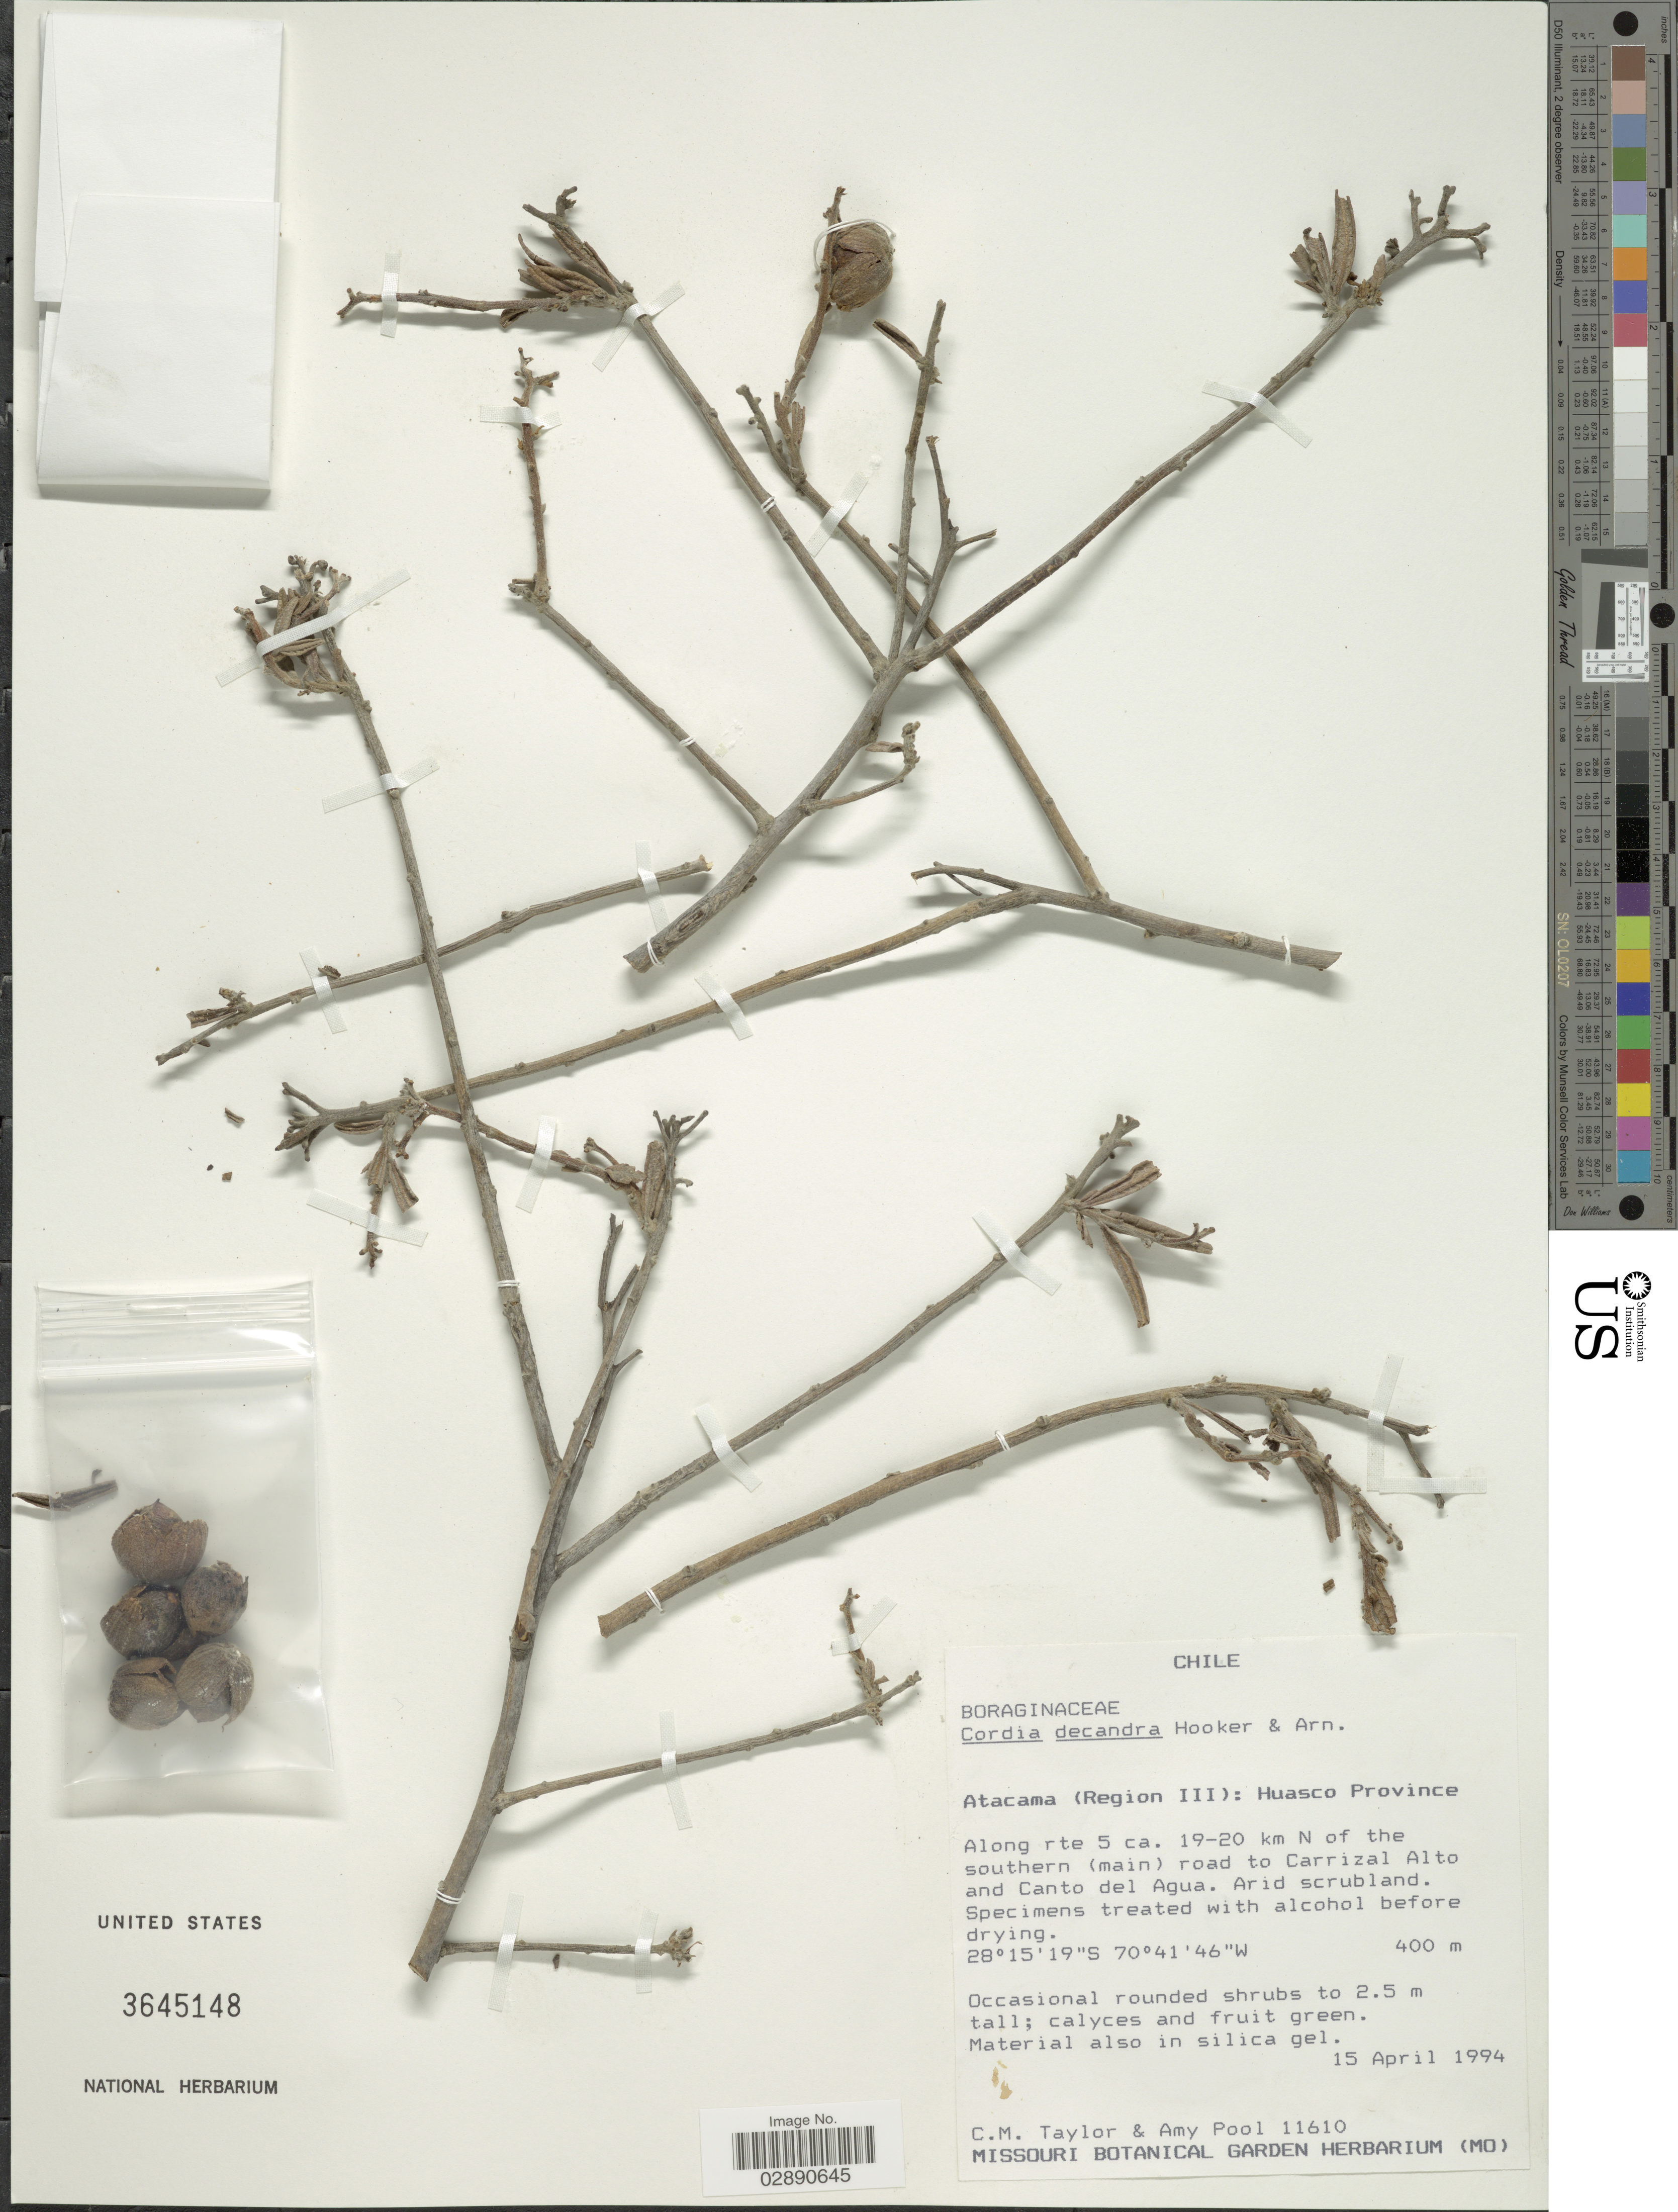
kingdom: Plantae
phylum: Tracheophyta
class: Magnoliopsida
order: Boraginales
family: Cordiaceae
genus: Cordia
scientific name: Cordia decandra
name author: Hook. & Arn.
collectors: C. M. Taylor & A. Pool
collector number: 11610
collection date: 1994-04-15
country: Chile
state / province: Atacama (III)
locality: Atacama (Region III): Huasco Province. Along rte 5 ca. 19-20 km N of the southern (main) road to Carrizal Alto and Canto del Agua.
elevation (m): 400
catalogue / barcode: US 3645148